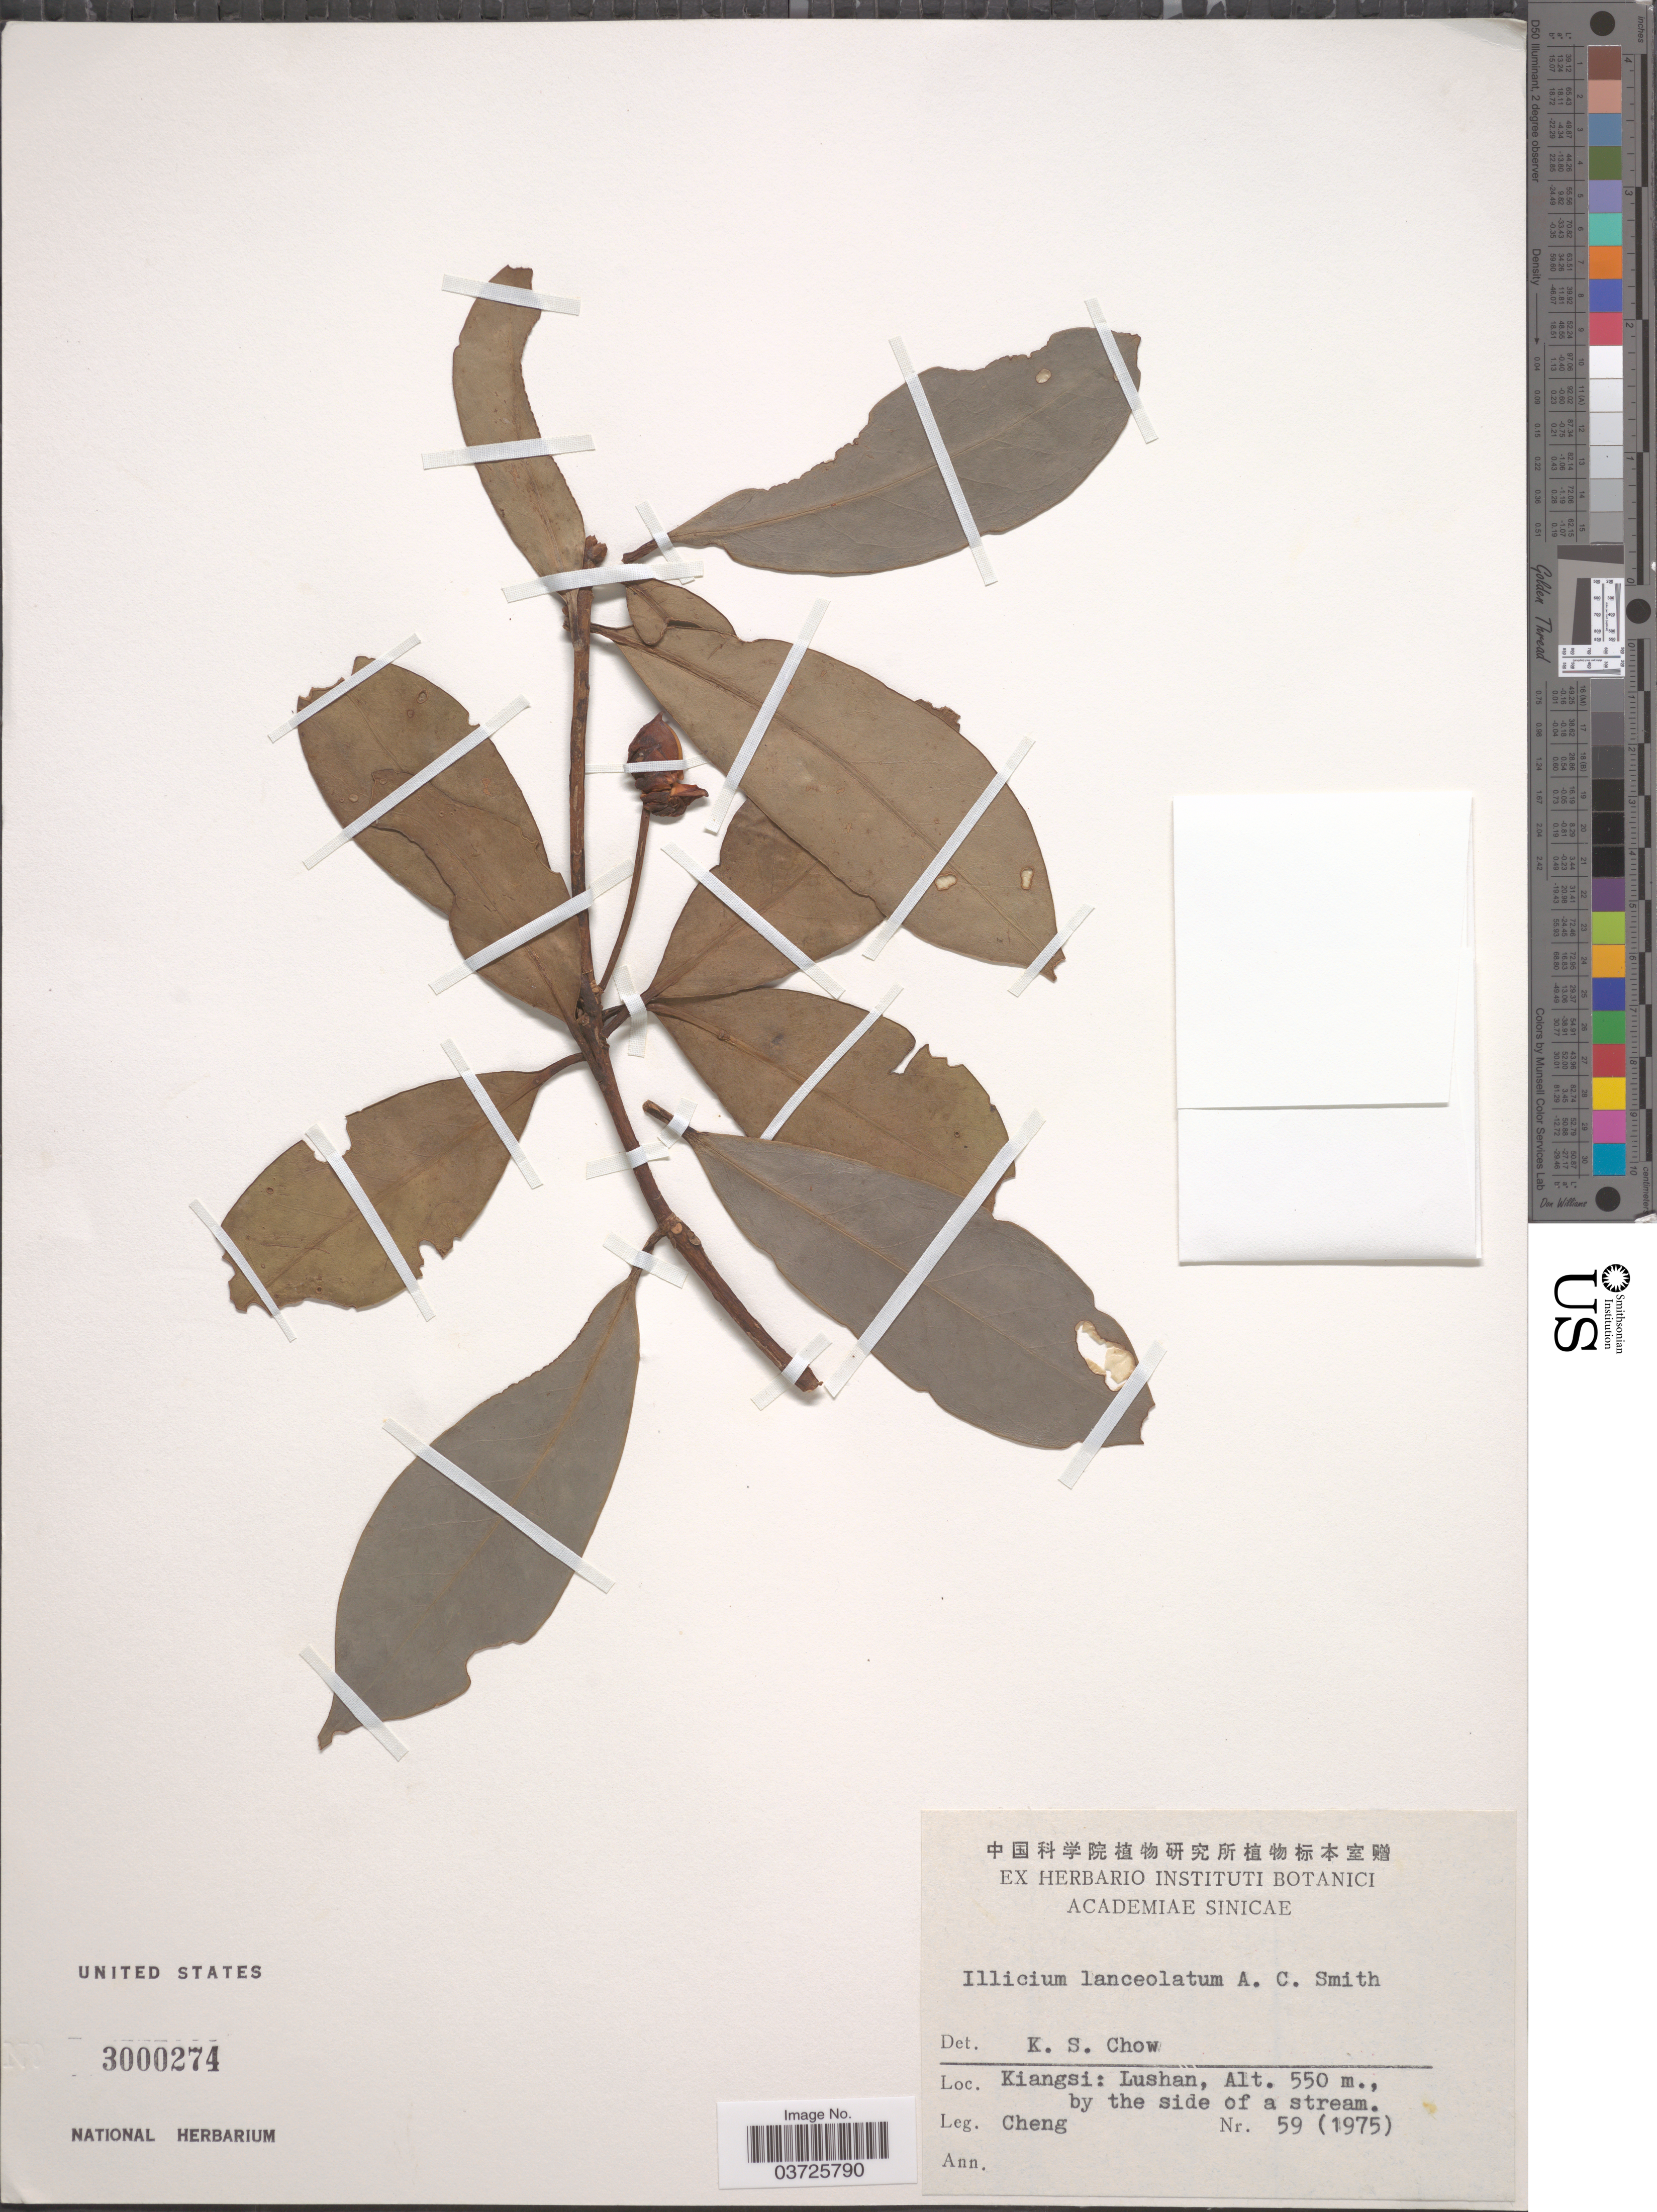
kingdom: Plantae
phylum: Tracheophyta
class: Magnoliopsida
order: Austrobaileyales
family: Schisandraceae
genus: Illicium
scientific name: Illicium lanceolatum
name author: A.C. Sm.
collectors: -. Cheng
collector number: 59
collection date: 1975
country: China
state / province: Jiangxi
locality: Kaingsi: Lushan, by the side of a stream.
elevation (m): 550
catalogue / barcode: US 3000274